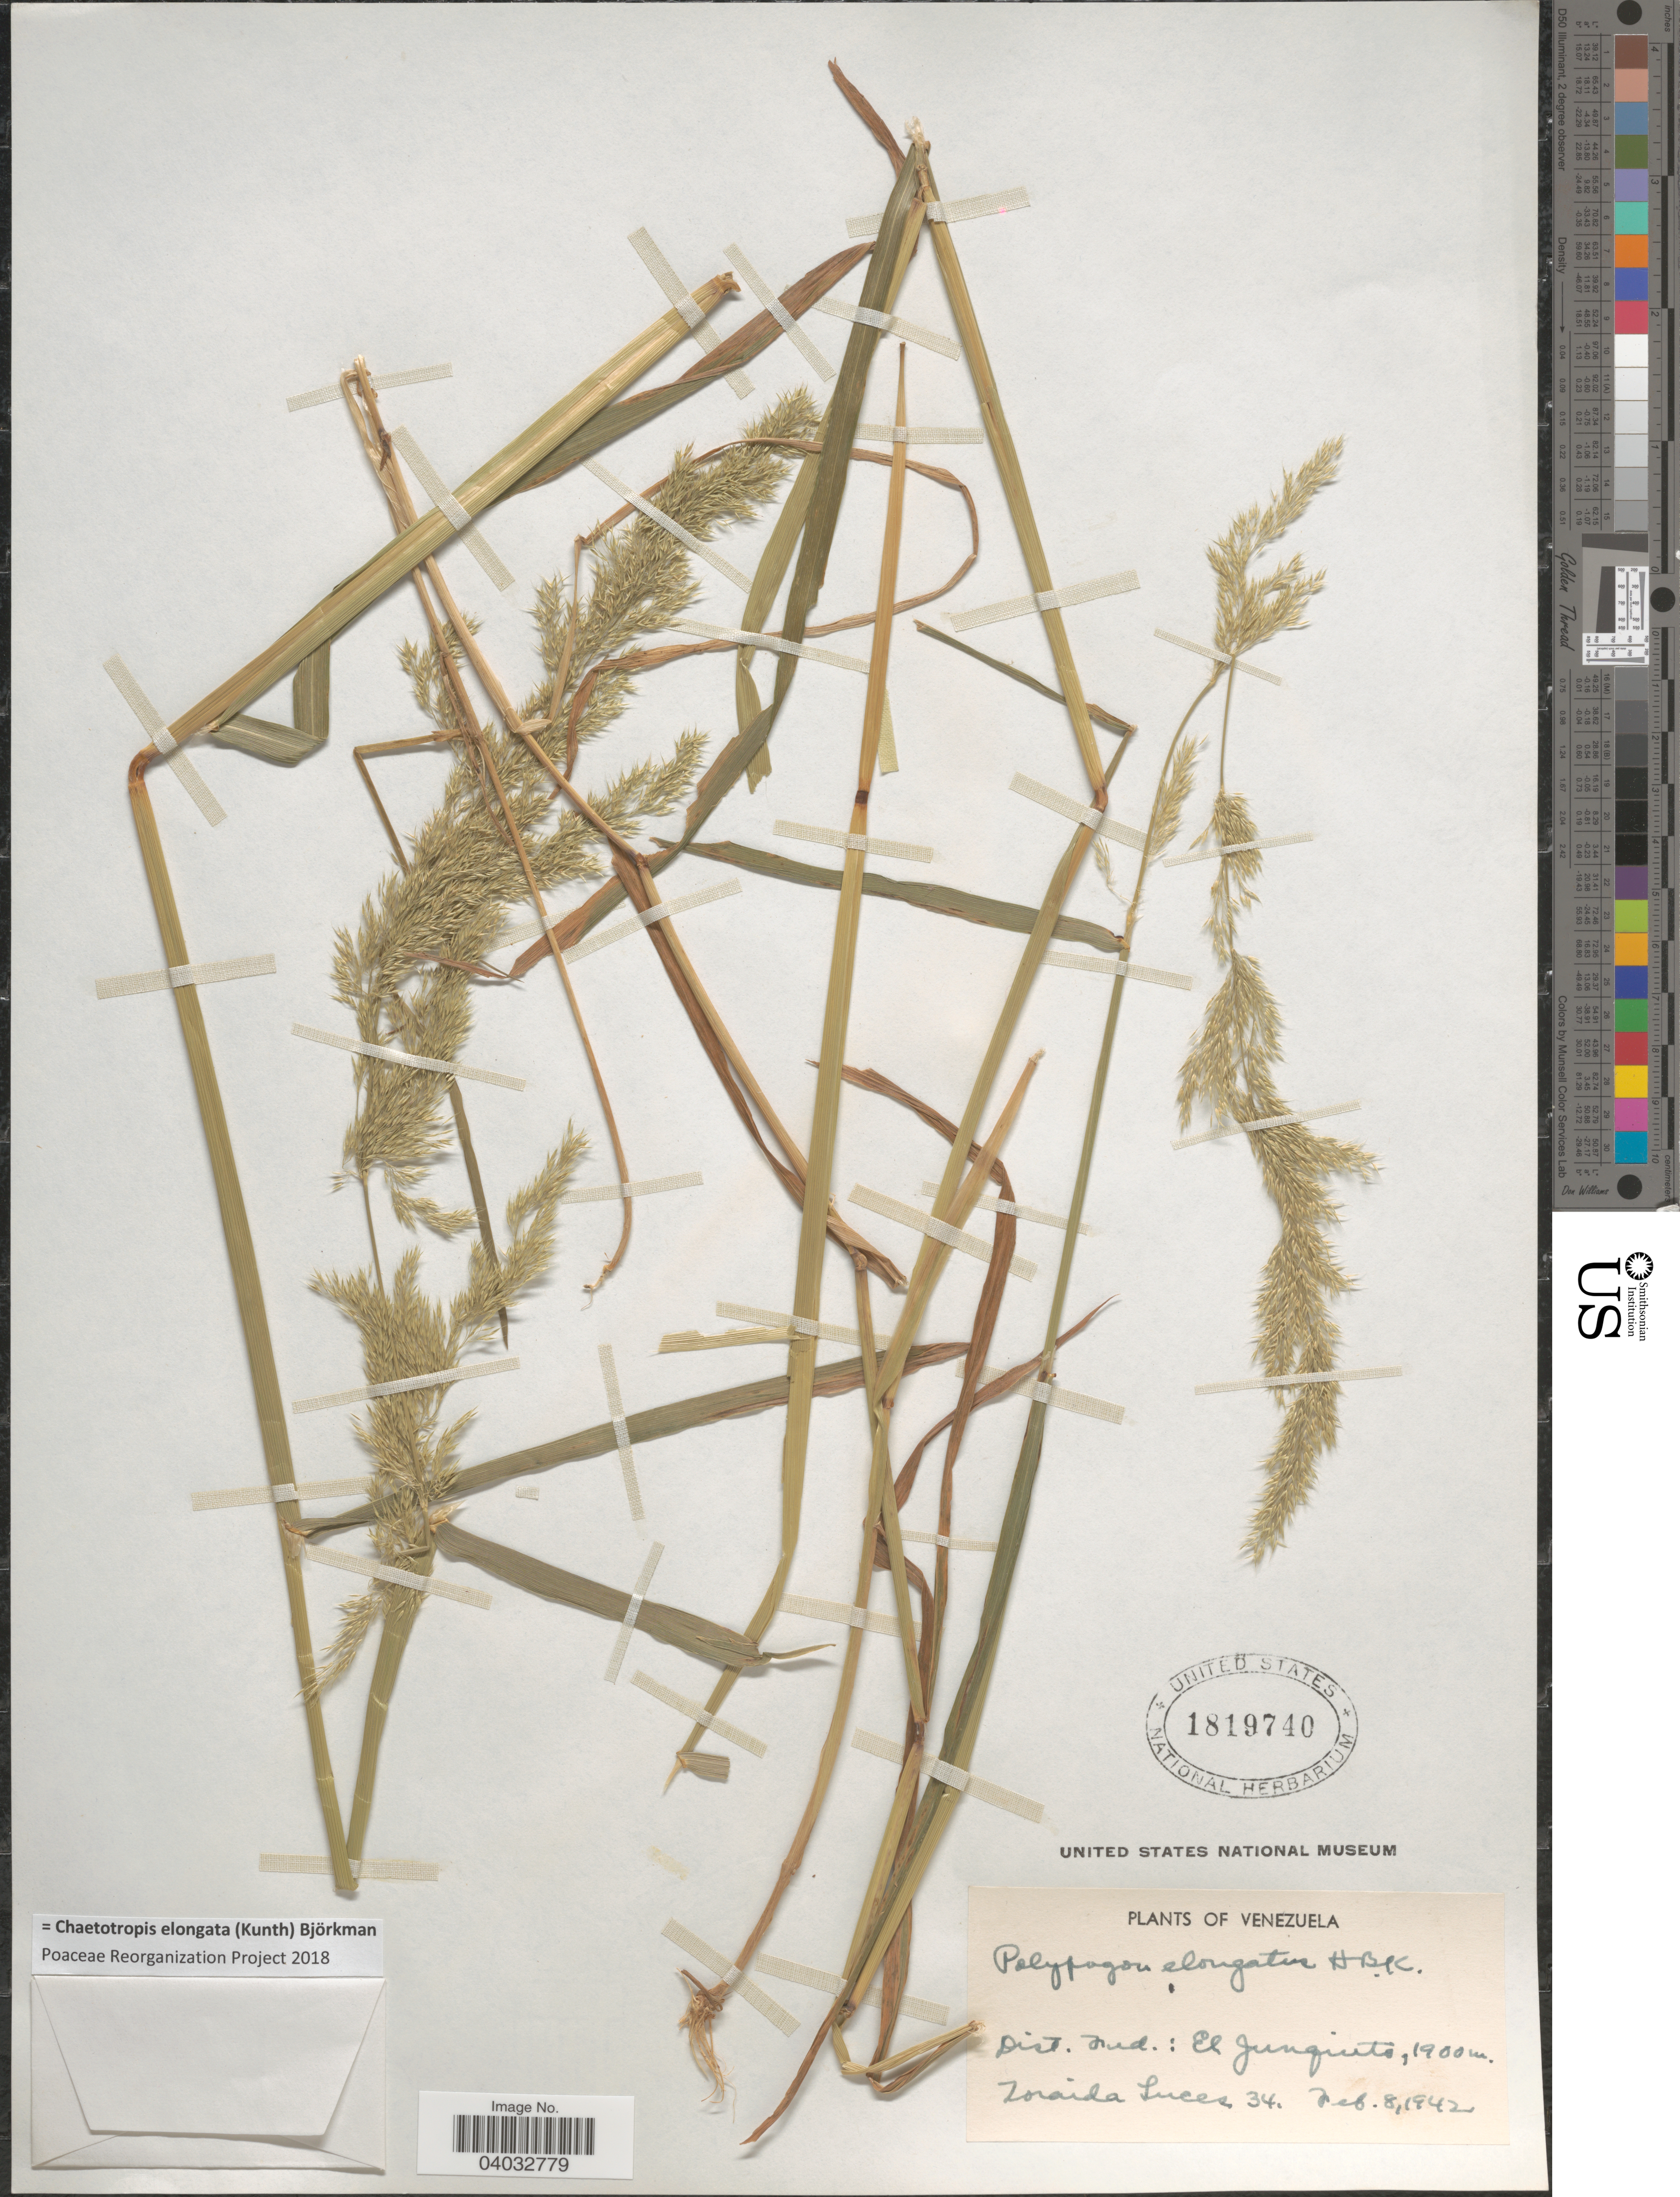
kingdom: Plantae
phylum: Tracheophyta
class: Liliopsida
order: Poales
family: Poaceae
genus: Chaetotropis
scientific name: Chaetotropis elongata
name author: (Kunth) Björkman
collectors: Z. Luces de Febres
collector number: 34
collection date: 1942-02-08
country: Venezuela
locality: Dist. Fed.: El Junquito.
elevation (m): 1900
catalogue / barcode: US 1819740